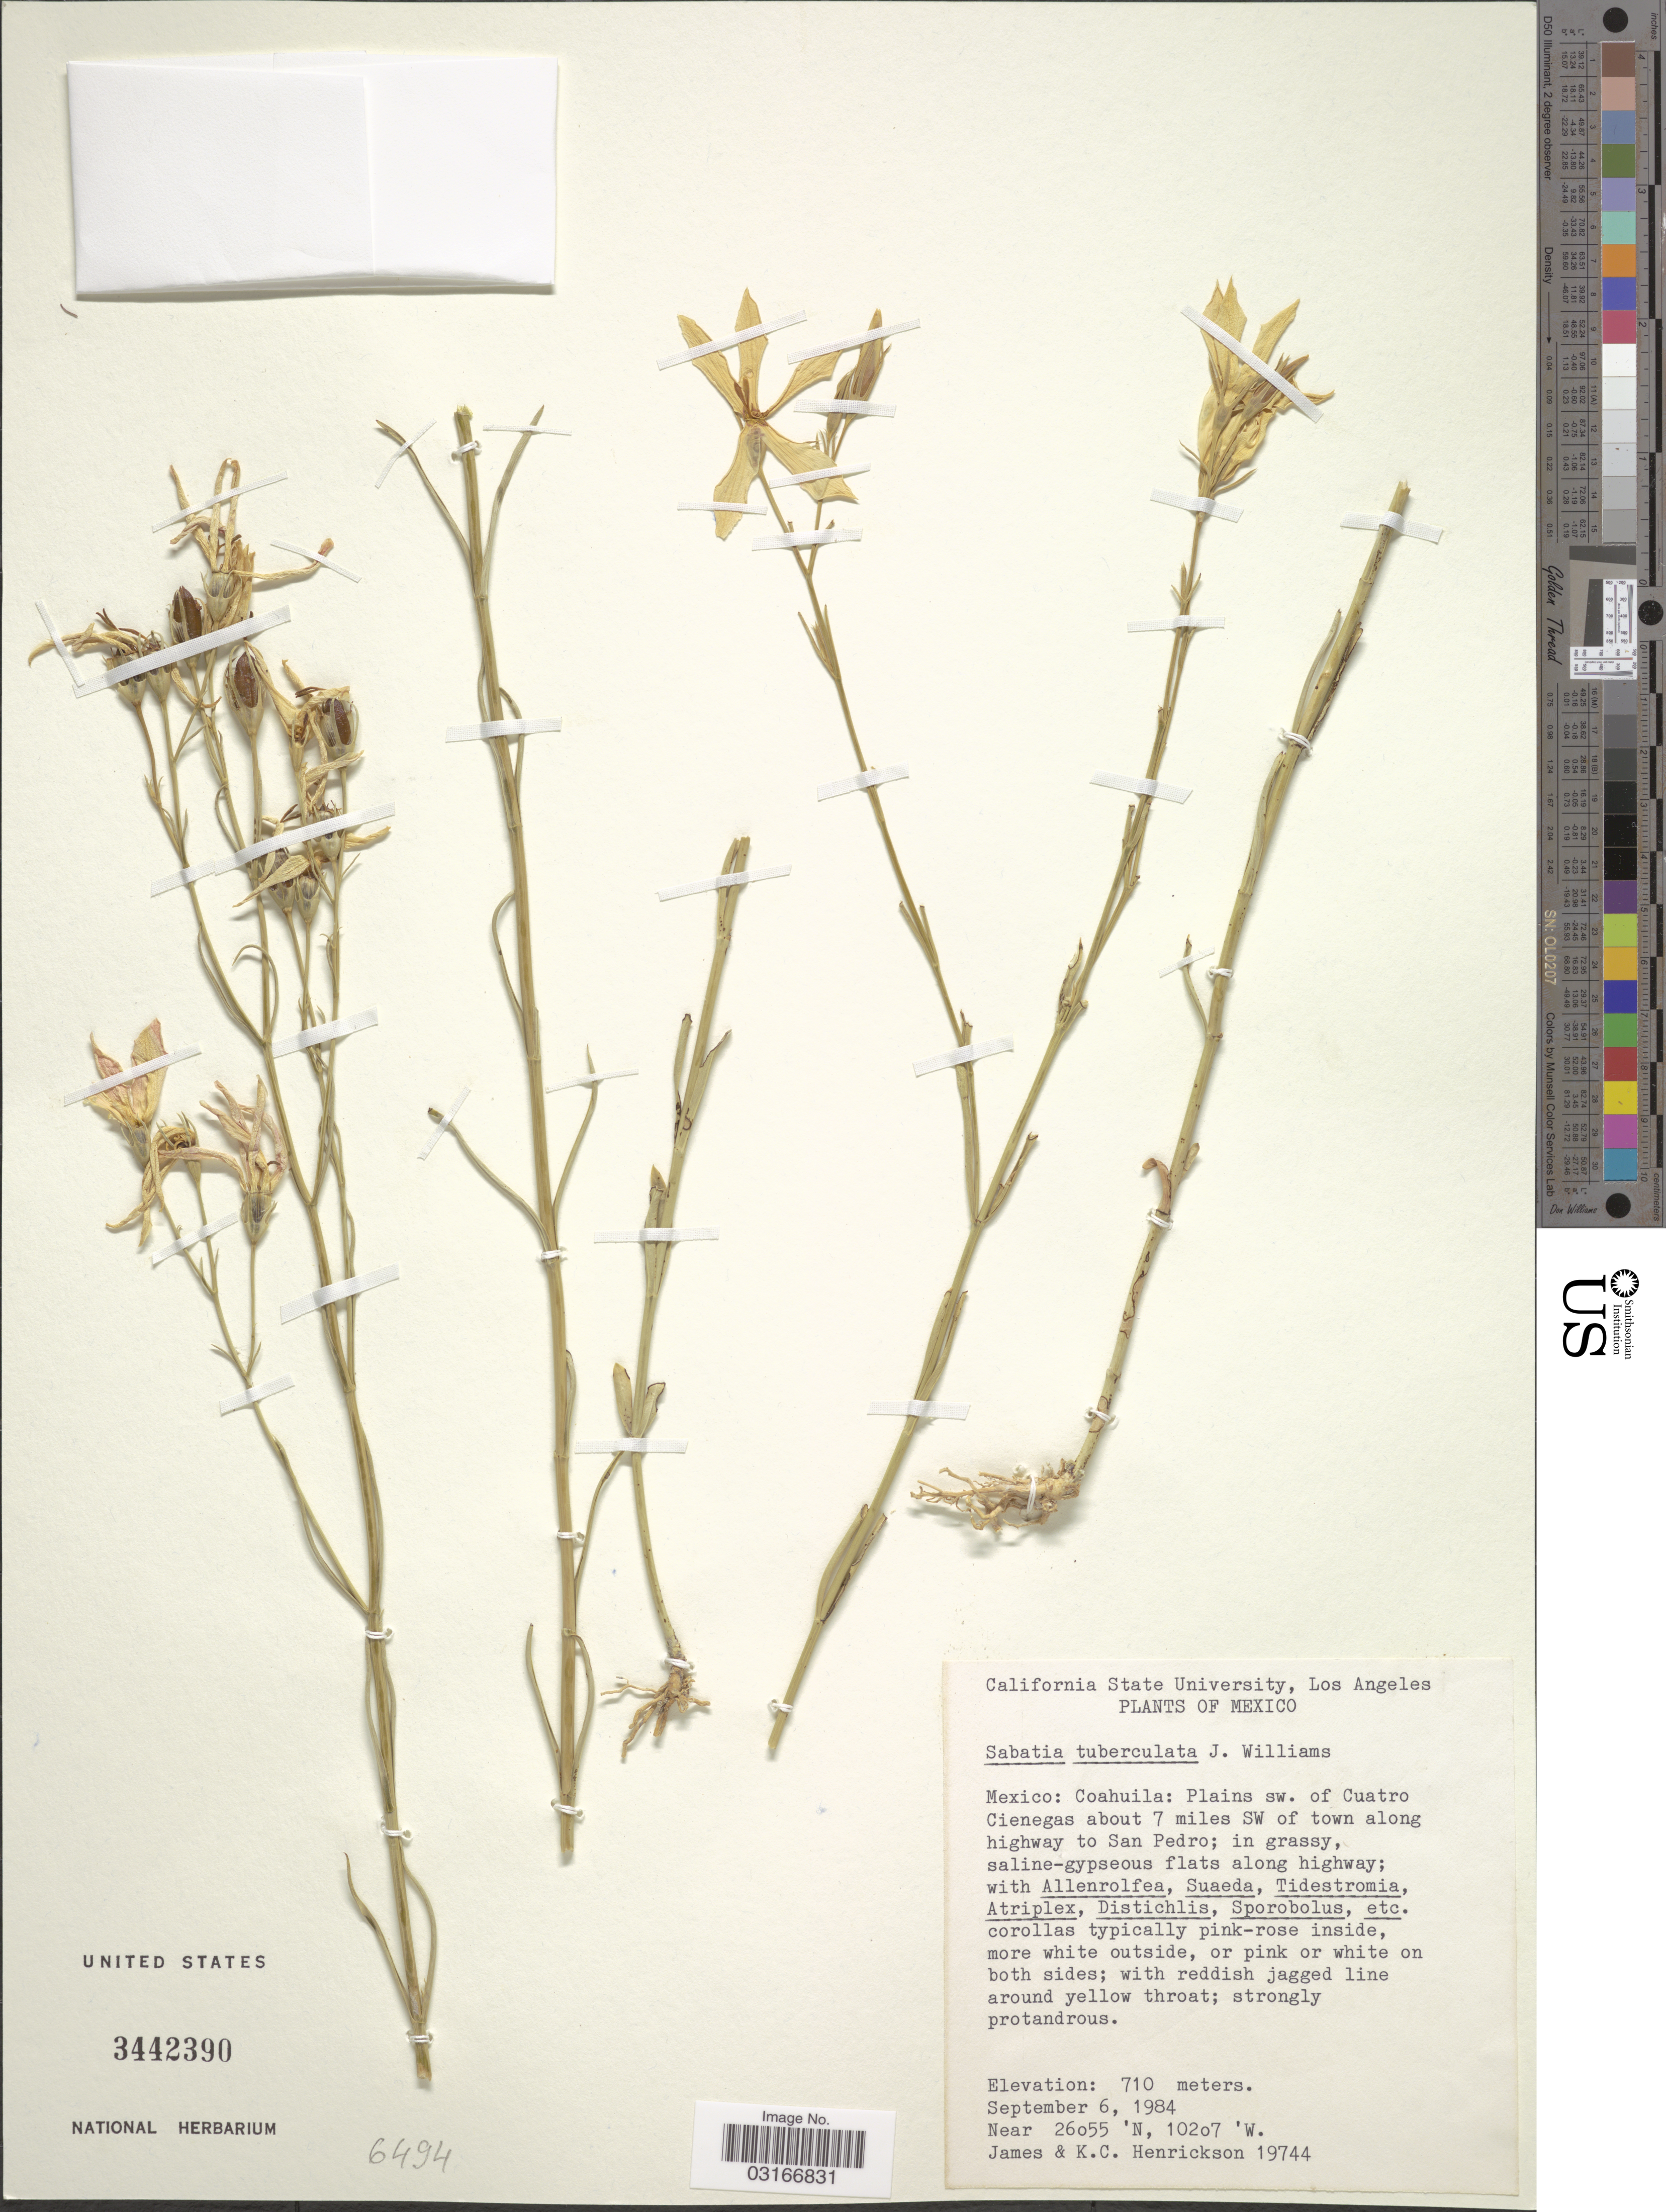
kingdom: Plantae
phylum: Tracheophyta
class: Magnoliopsida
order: Gentianales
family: Gentianaceae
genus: Sabatia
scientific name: Sabatia tuberculata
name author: J.E. Williams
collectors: J. Henrickson & K. Henrickson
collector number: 19744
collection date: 1984-09-06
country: Mexico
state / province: Coahuila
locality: Plains sw. of Cuatro Cienegas about 7 miles SW of town along highway to San Pedro.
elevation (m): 710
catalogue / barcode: US 3442390